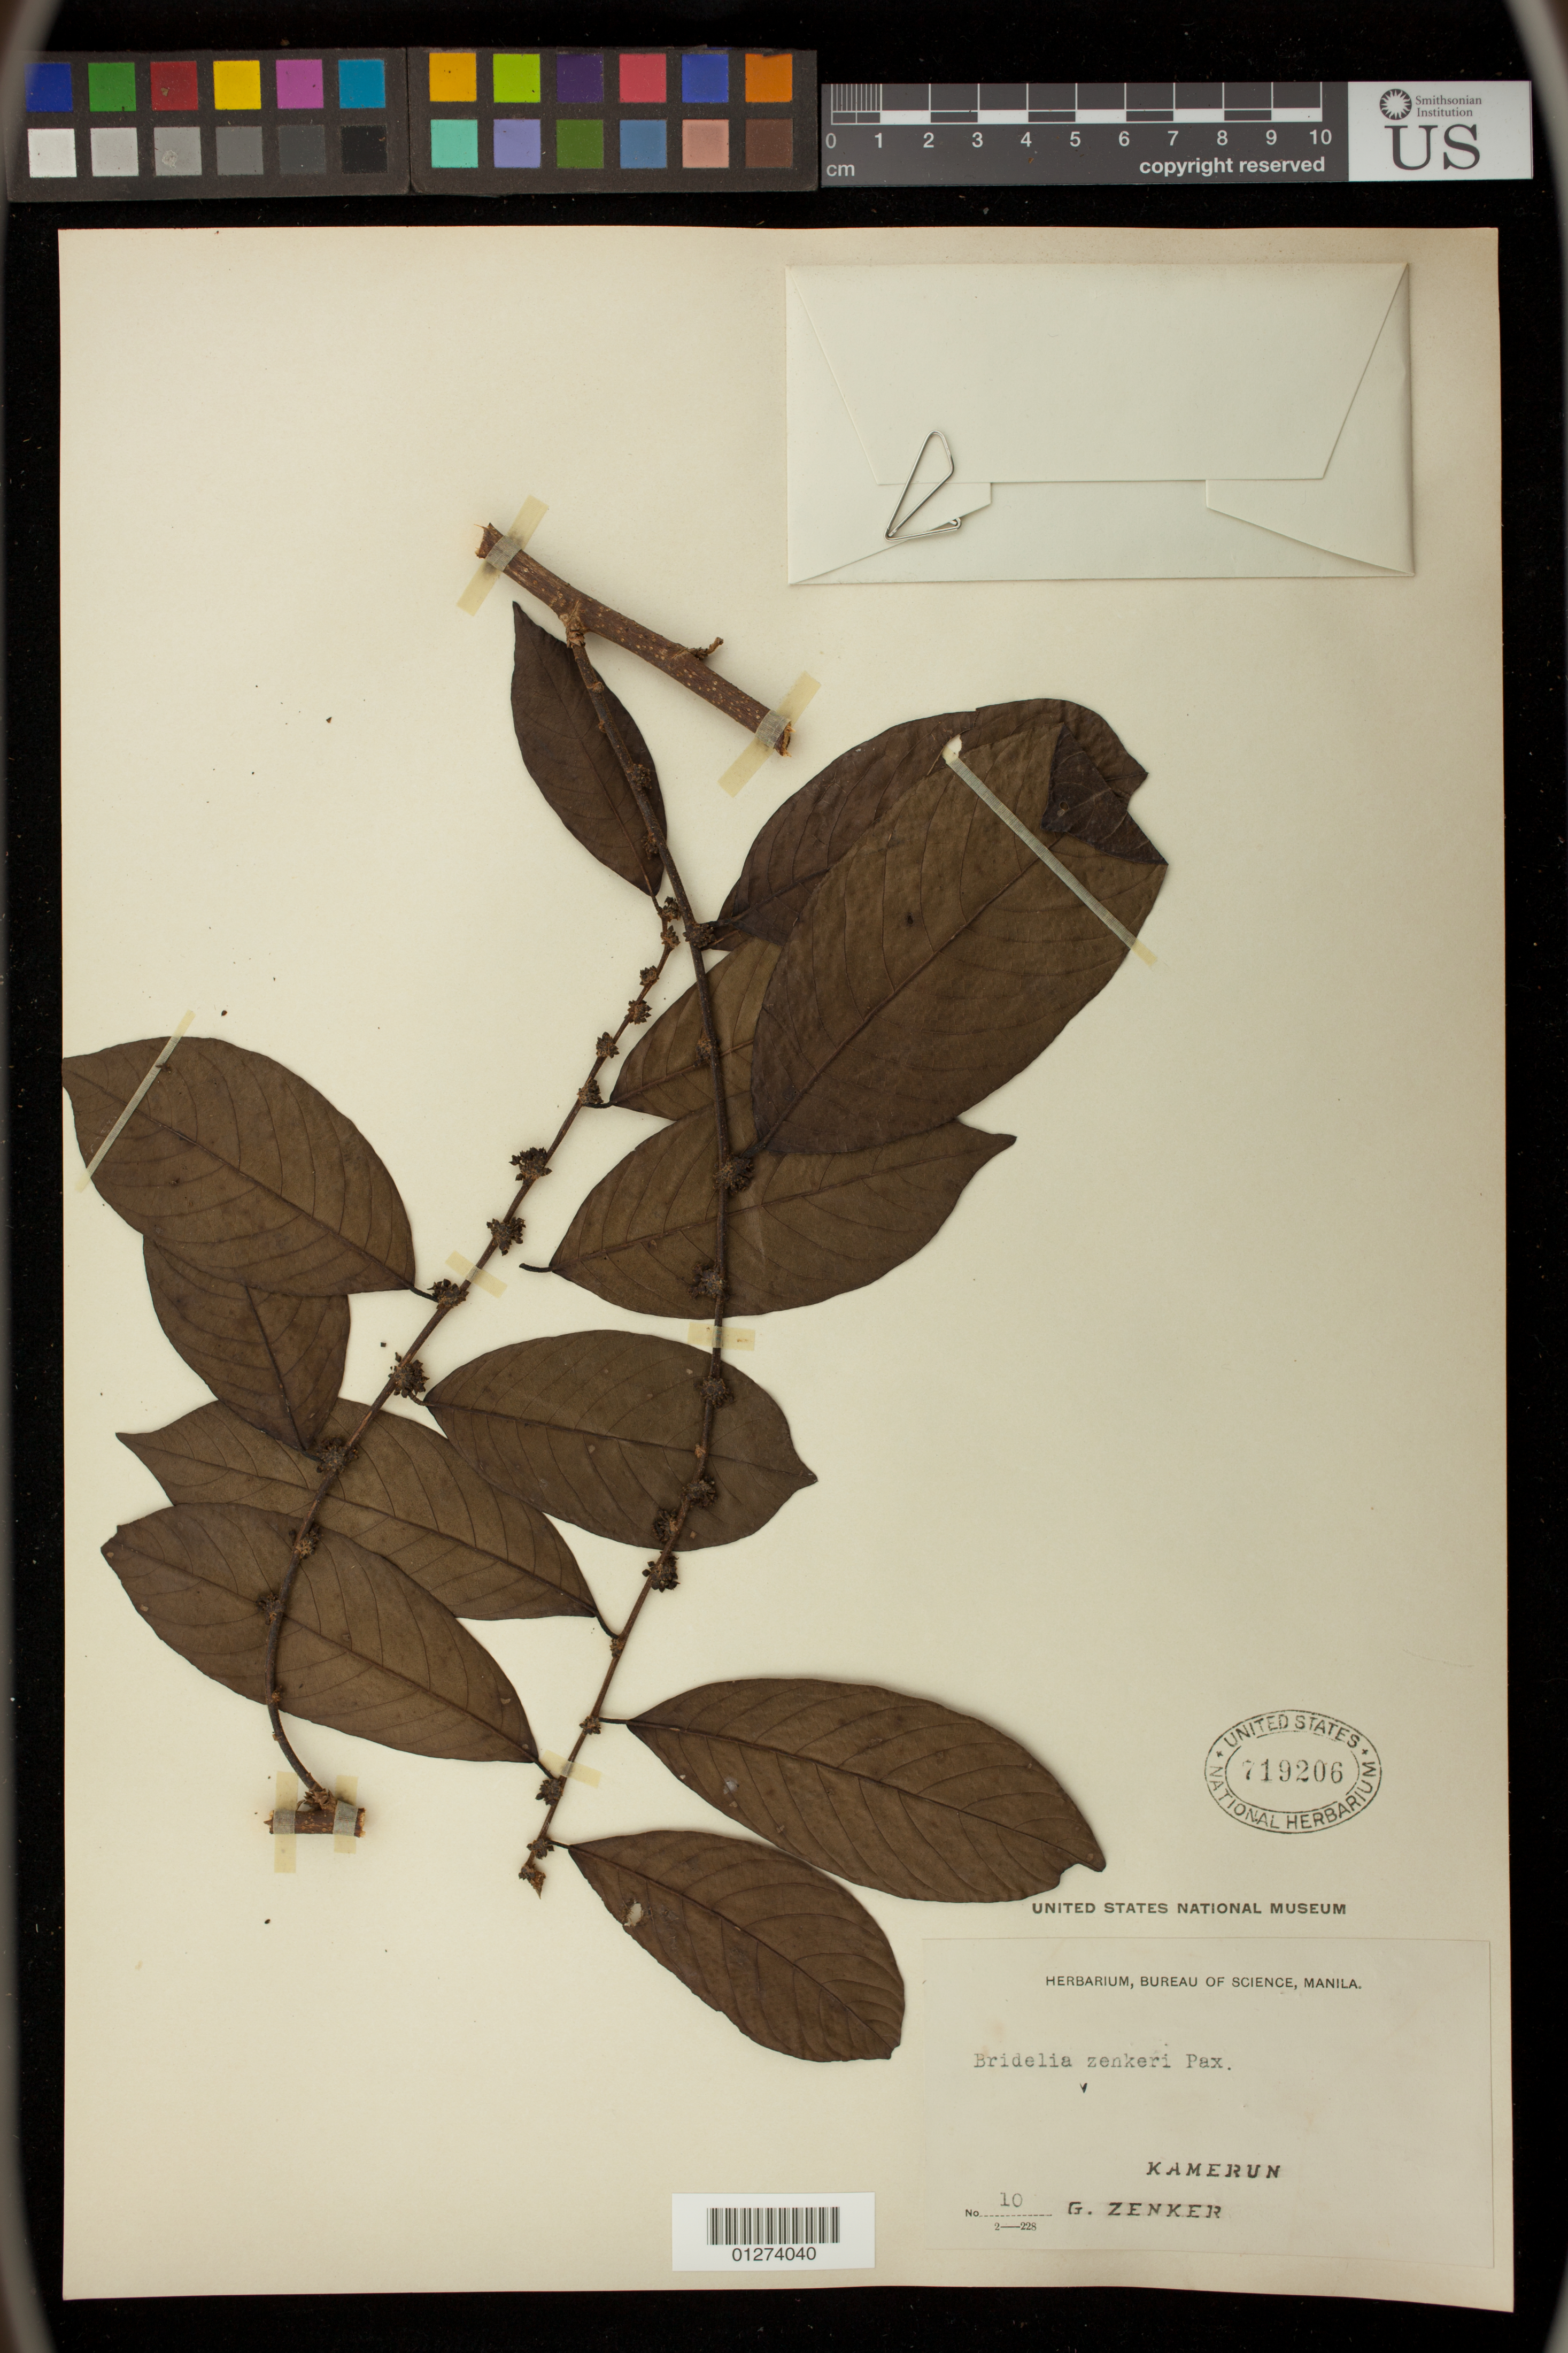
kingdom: Plantae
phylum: Tracheophyta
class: Magnoliopsida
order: Malpighiales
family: Phyllanthaceae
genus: Bridelia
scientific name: Bridelia zenkeri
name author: Pax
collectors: G. A. Zenker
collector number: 10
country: Cameroon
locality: Kamerun.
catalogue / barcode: US 719206